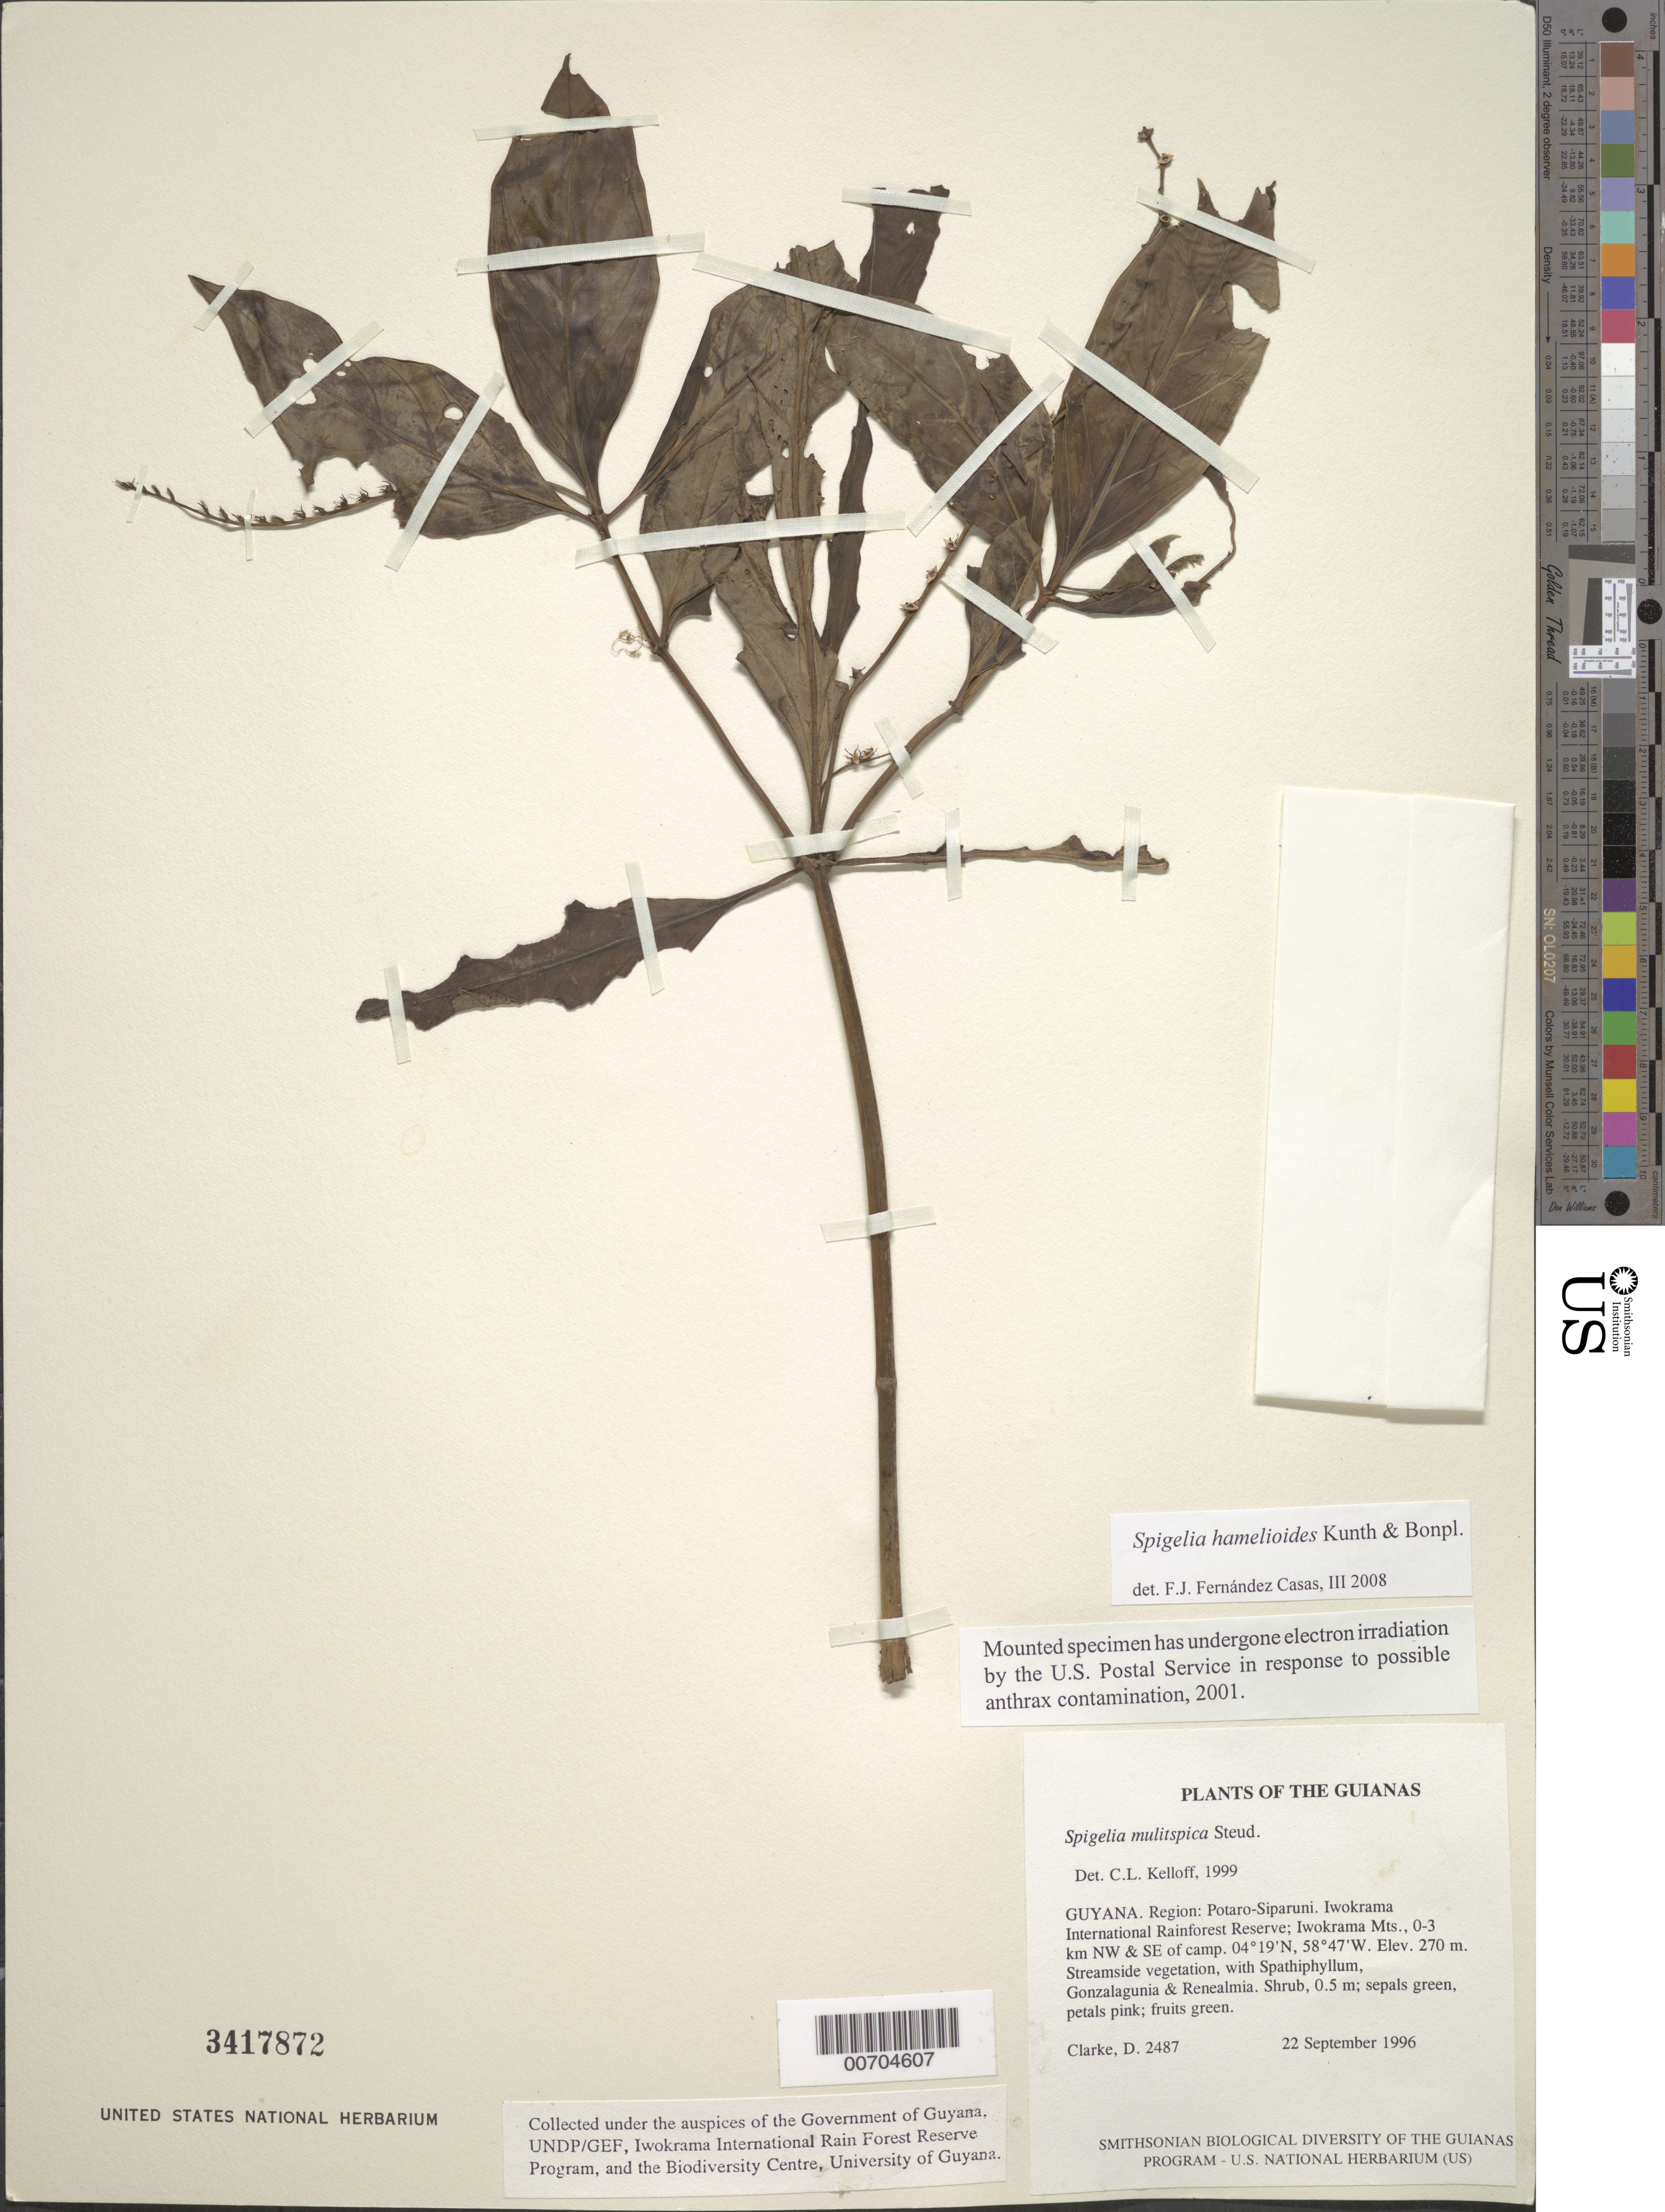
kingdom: Plantae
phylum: Tracheophyta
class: Magnoliopsida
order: Gentianales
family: Loganiaceae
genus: Spigelia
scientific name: Spigelia hamelioides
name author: Kunth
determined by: Fernández Casas, F. J.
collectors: H. D. Clarke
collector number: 2487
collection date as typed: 22 September 1996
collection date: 1996-09-22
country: Guyana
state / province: Potaro-Siparuni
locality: Iwokrama International Rainforest Reserve; Iwokrama Mts., 0-3 km NW & SE of camp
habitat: Streamside vegetation, with Spathiphyllum, Gonzalagunia & Renealmia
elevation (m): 270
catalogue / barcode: US 3417872